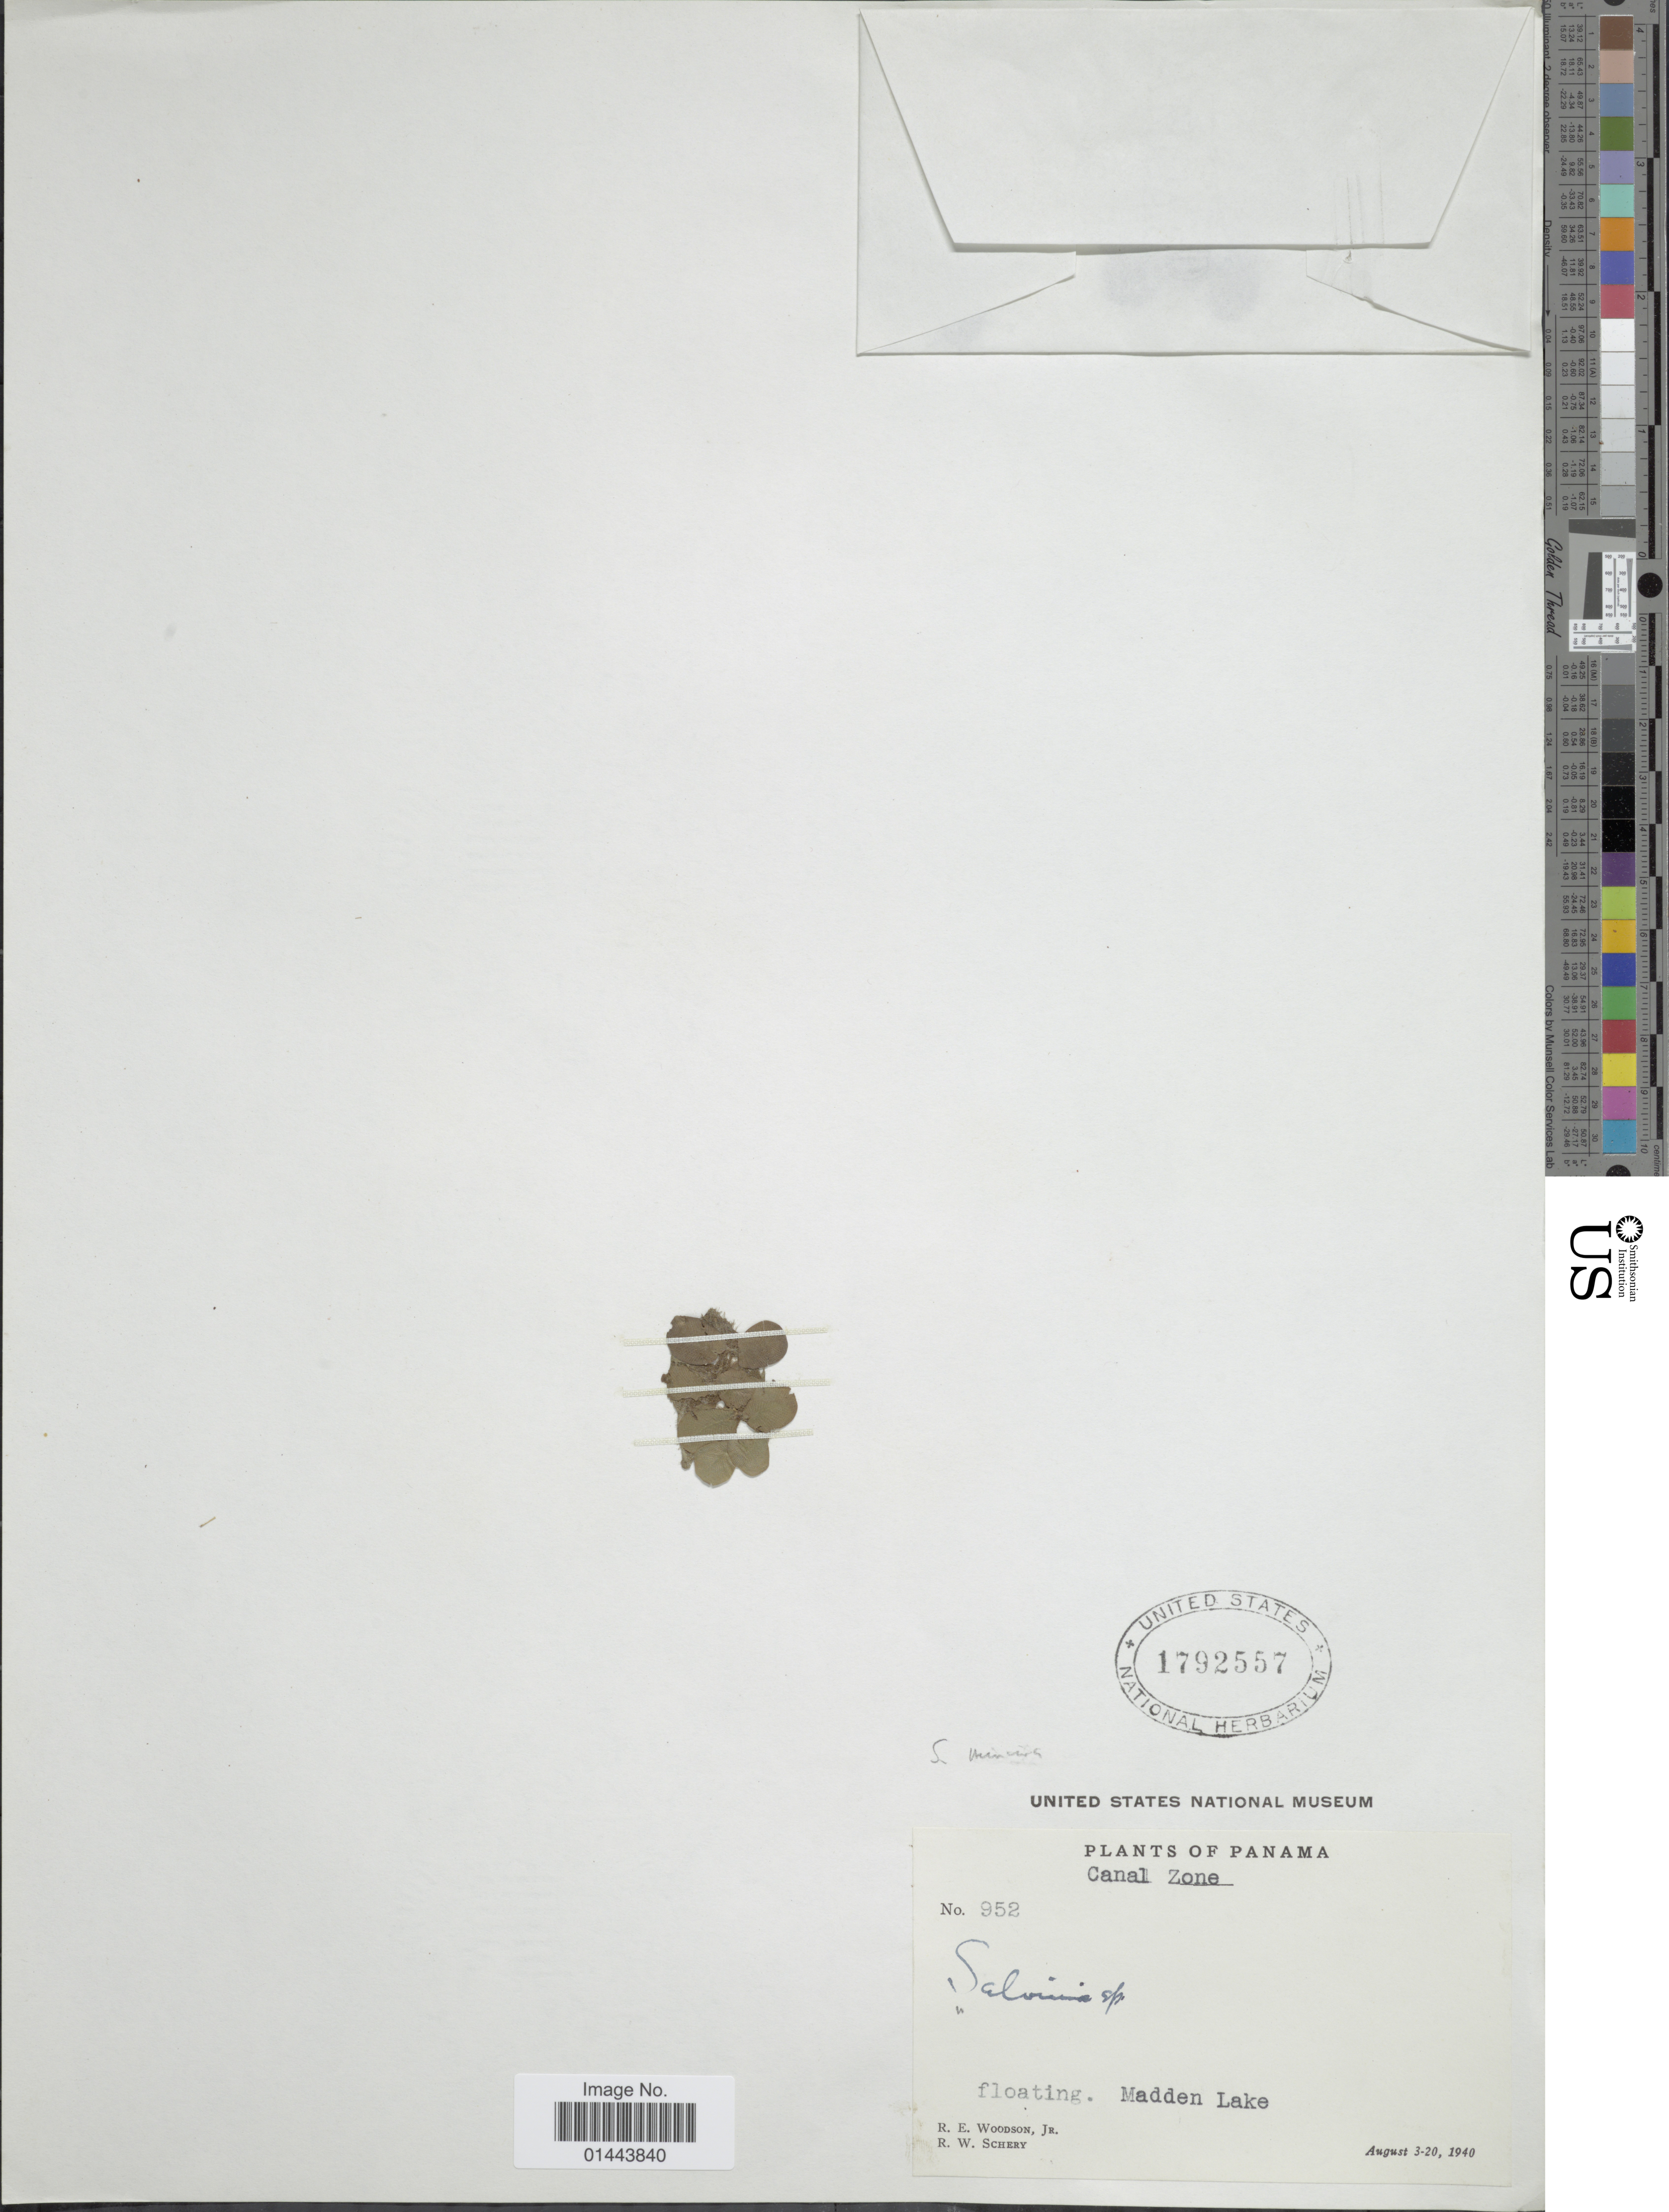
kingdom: Plantae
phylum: Tracheophyta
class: Polypodiopsida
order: Salviniales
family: Salviniaceae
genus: Salvinia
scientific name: Salvinia minima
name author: Baker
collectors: R. Scherry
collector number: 952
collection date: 1940-08-03/1940-08-20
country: Panama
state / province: Colón / Panamá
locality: Madden Lake, floating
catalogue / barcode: US 1792557